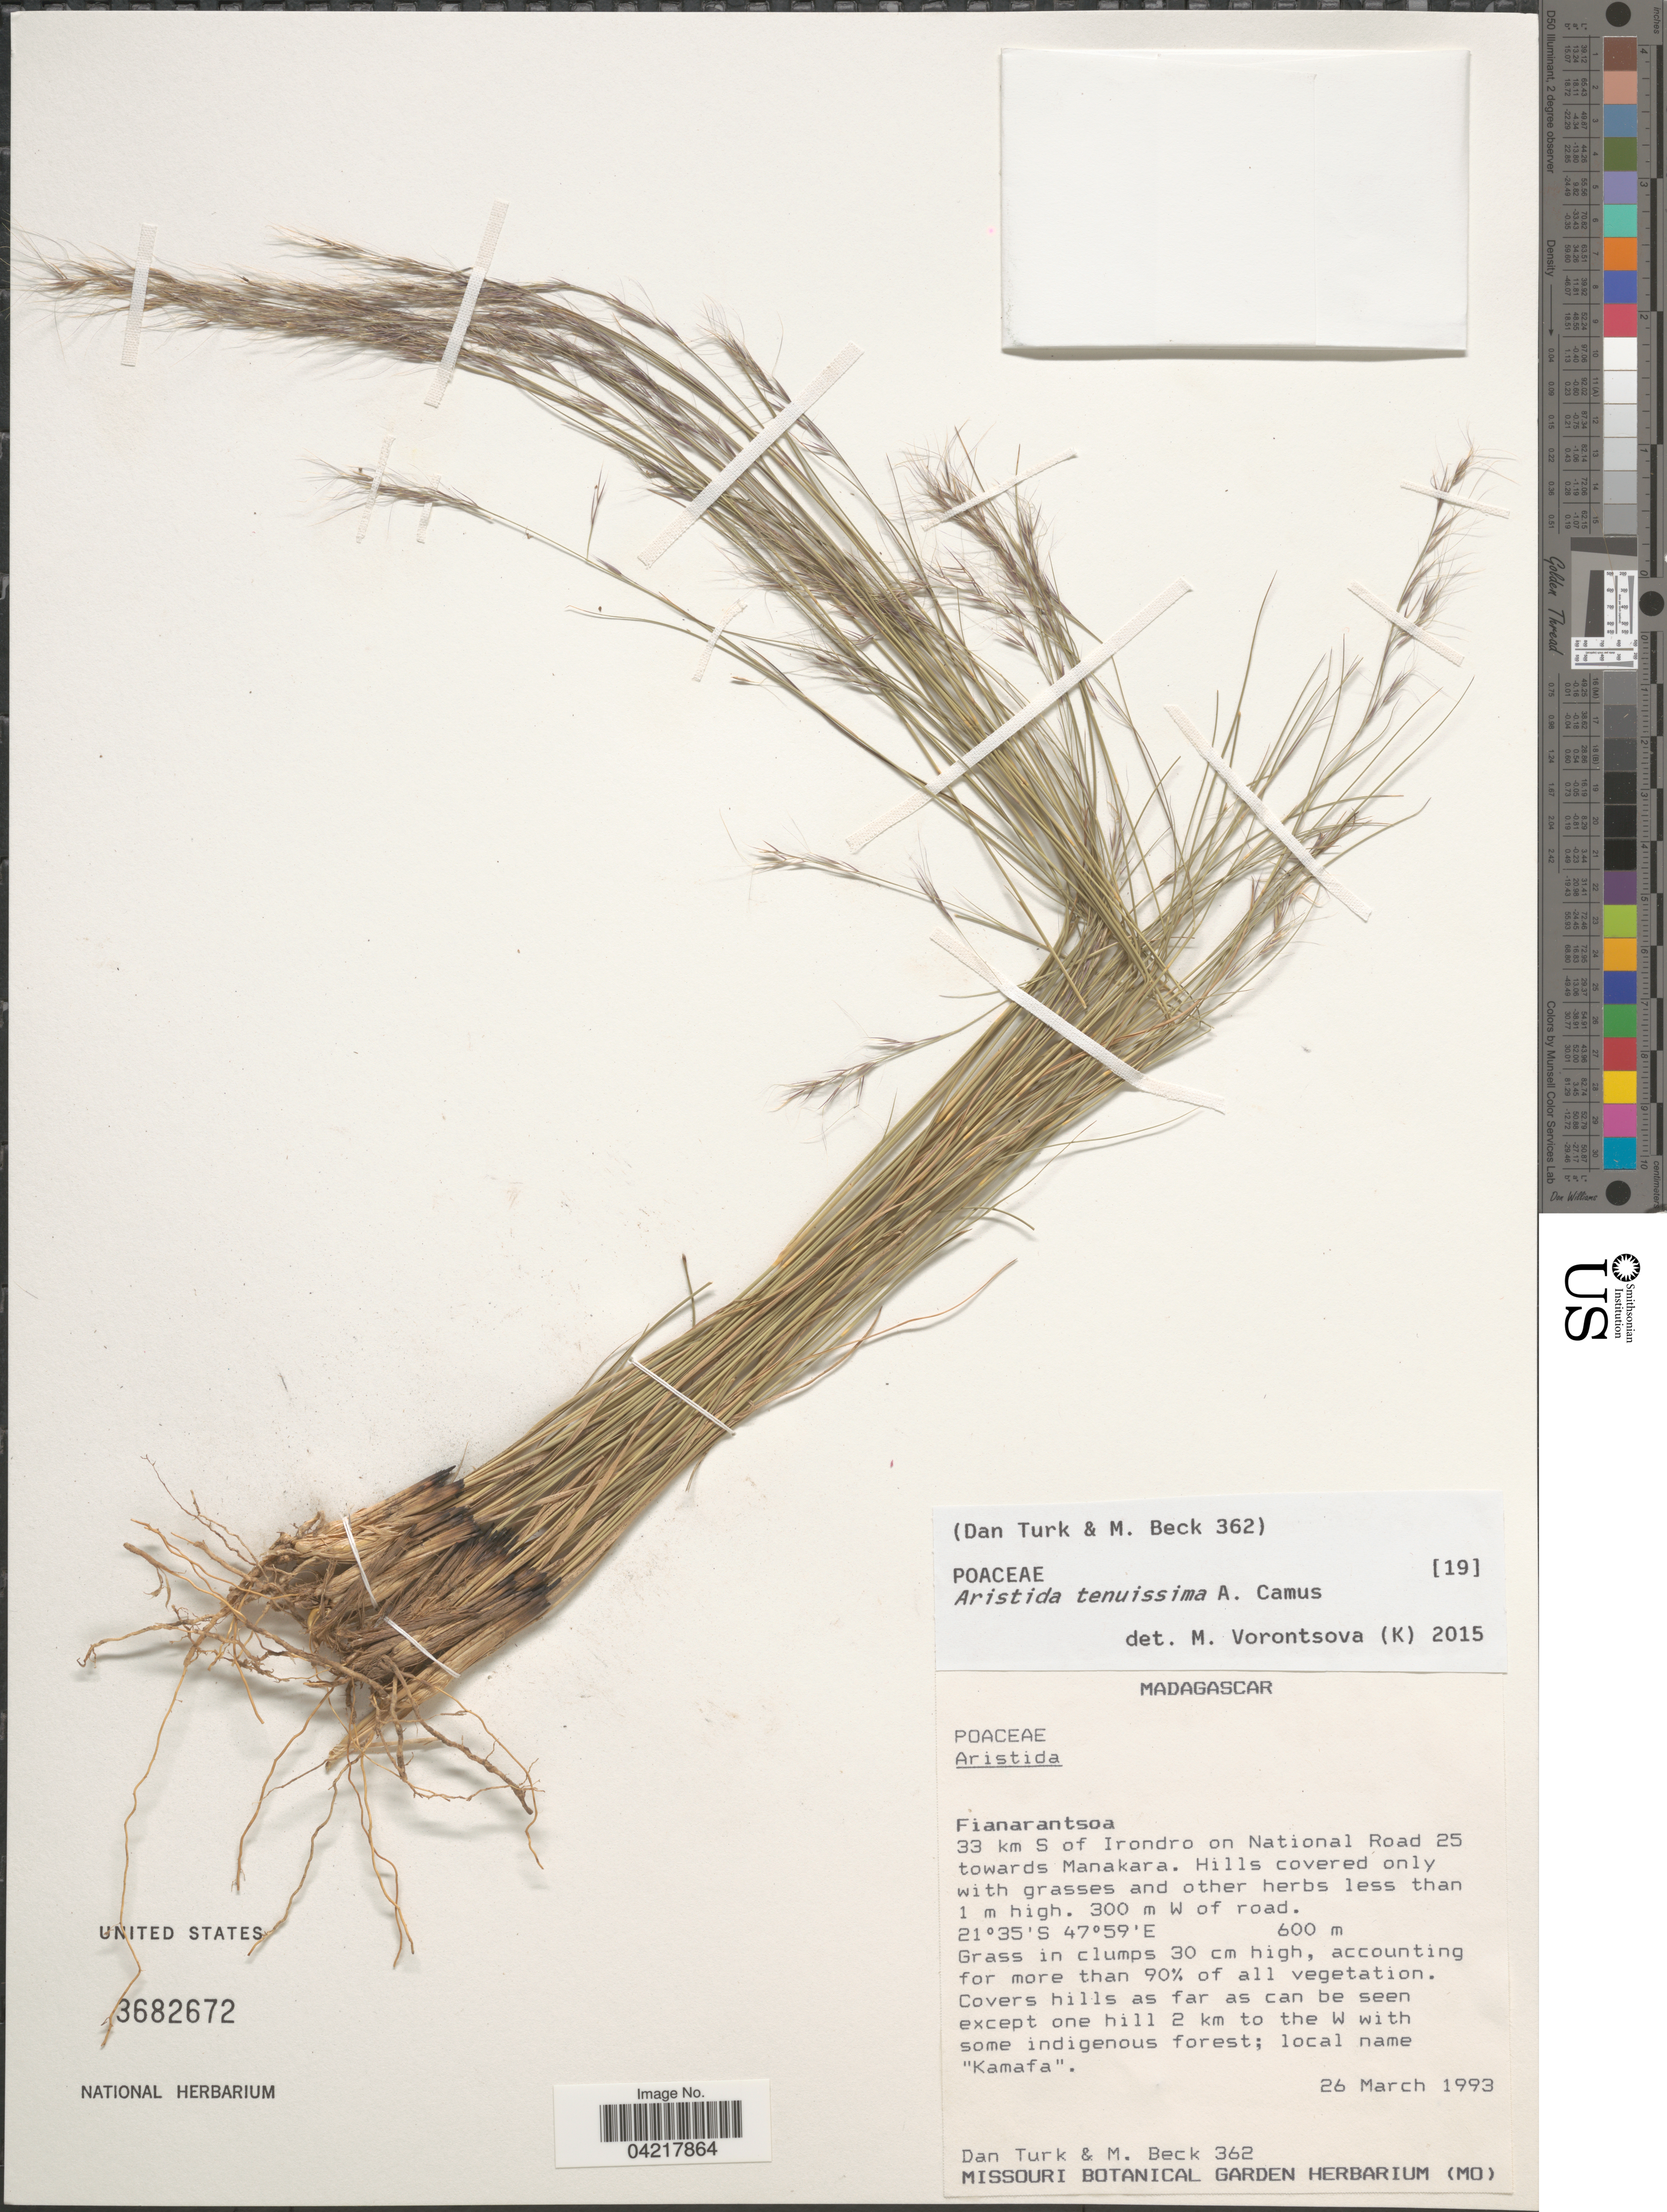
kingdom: Plantae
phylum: Tracheophyta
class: Liliopsida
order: Poales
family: Poaceae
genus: Aristida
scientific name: Aristida tenuissima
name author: A. Camus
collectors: D. Turk & M. Beck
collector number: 362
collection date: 1993-03-26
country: Madagascar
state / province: Vatovavy Fitovinany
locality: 33 km S of Irondro on National Road 25 towards Manakara. 300 m W of road.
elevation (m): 600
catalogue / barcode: US 3682672